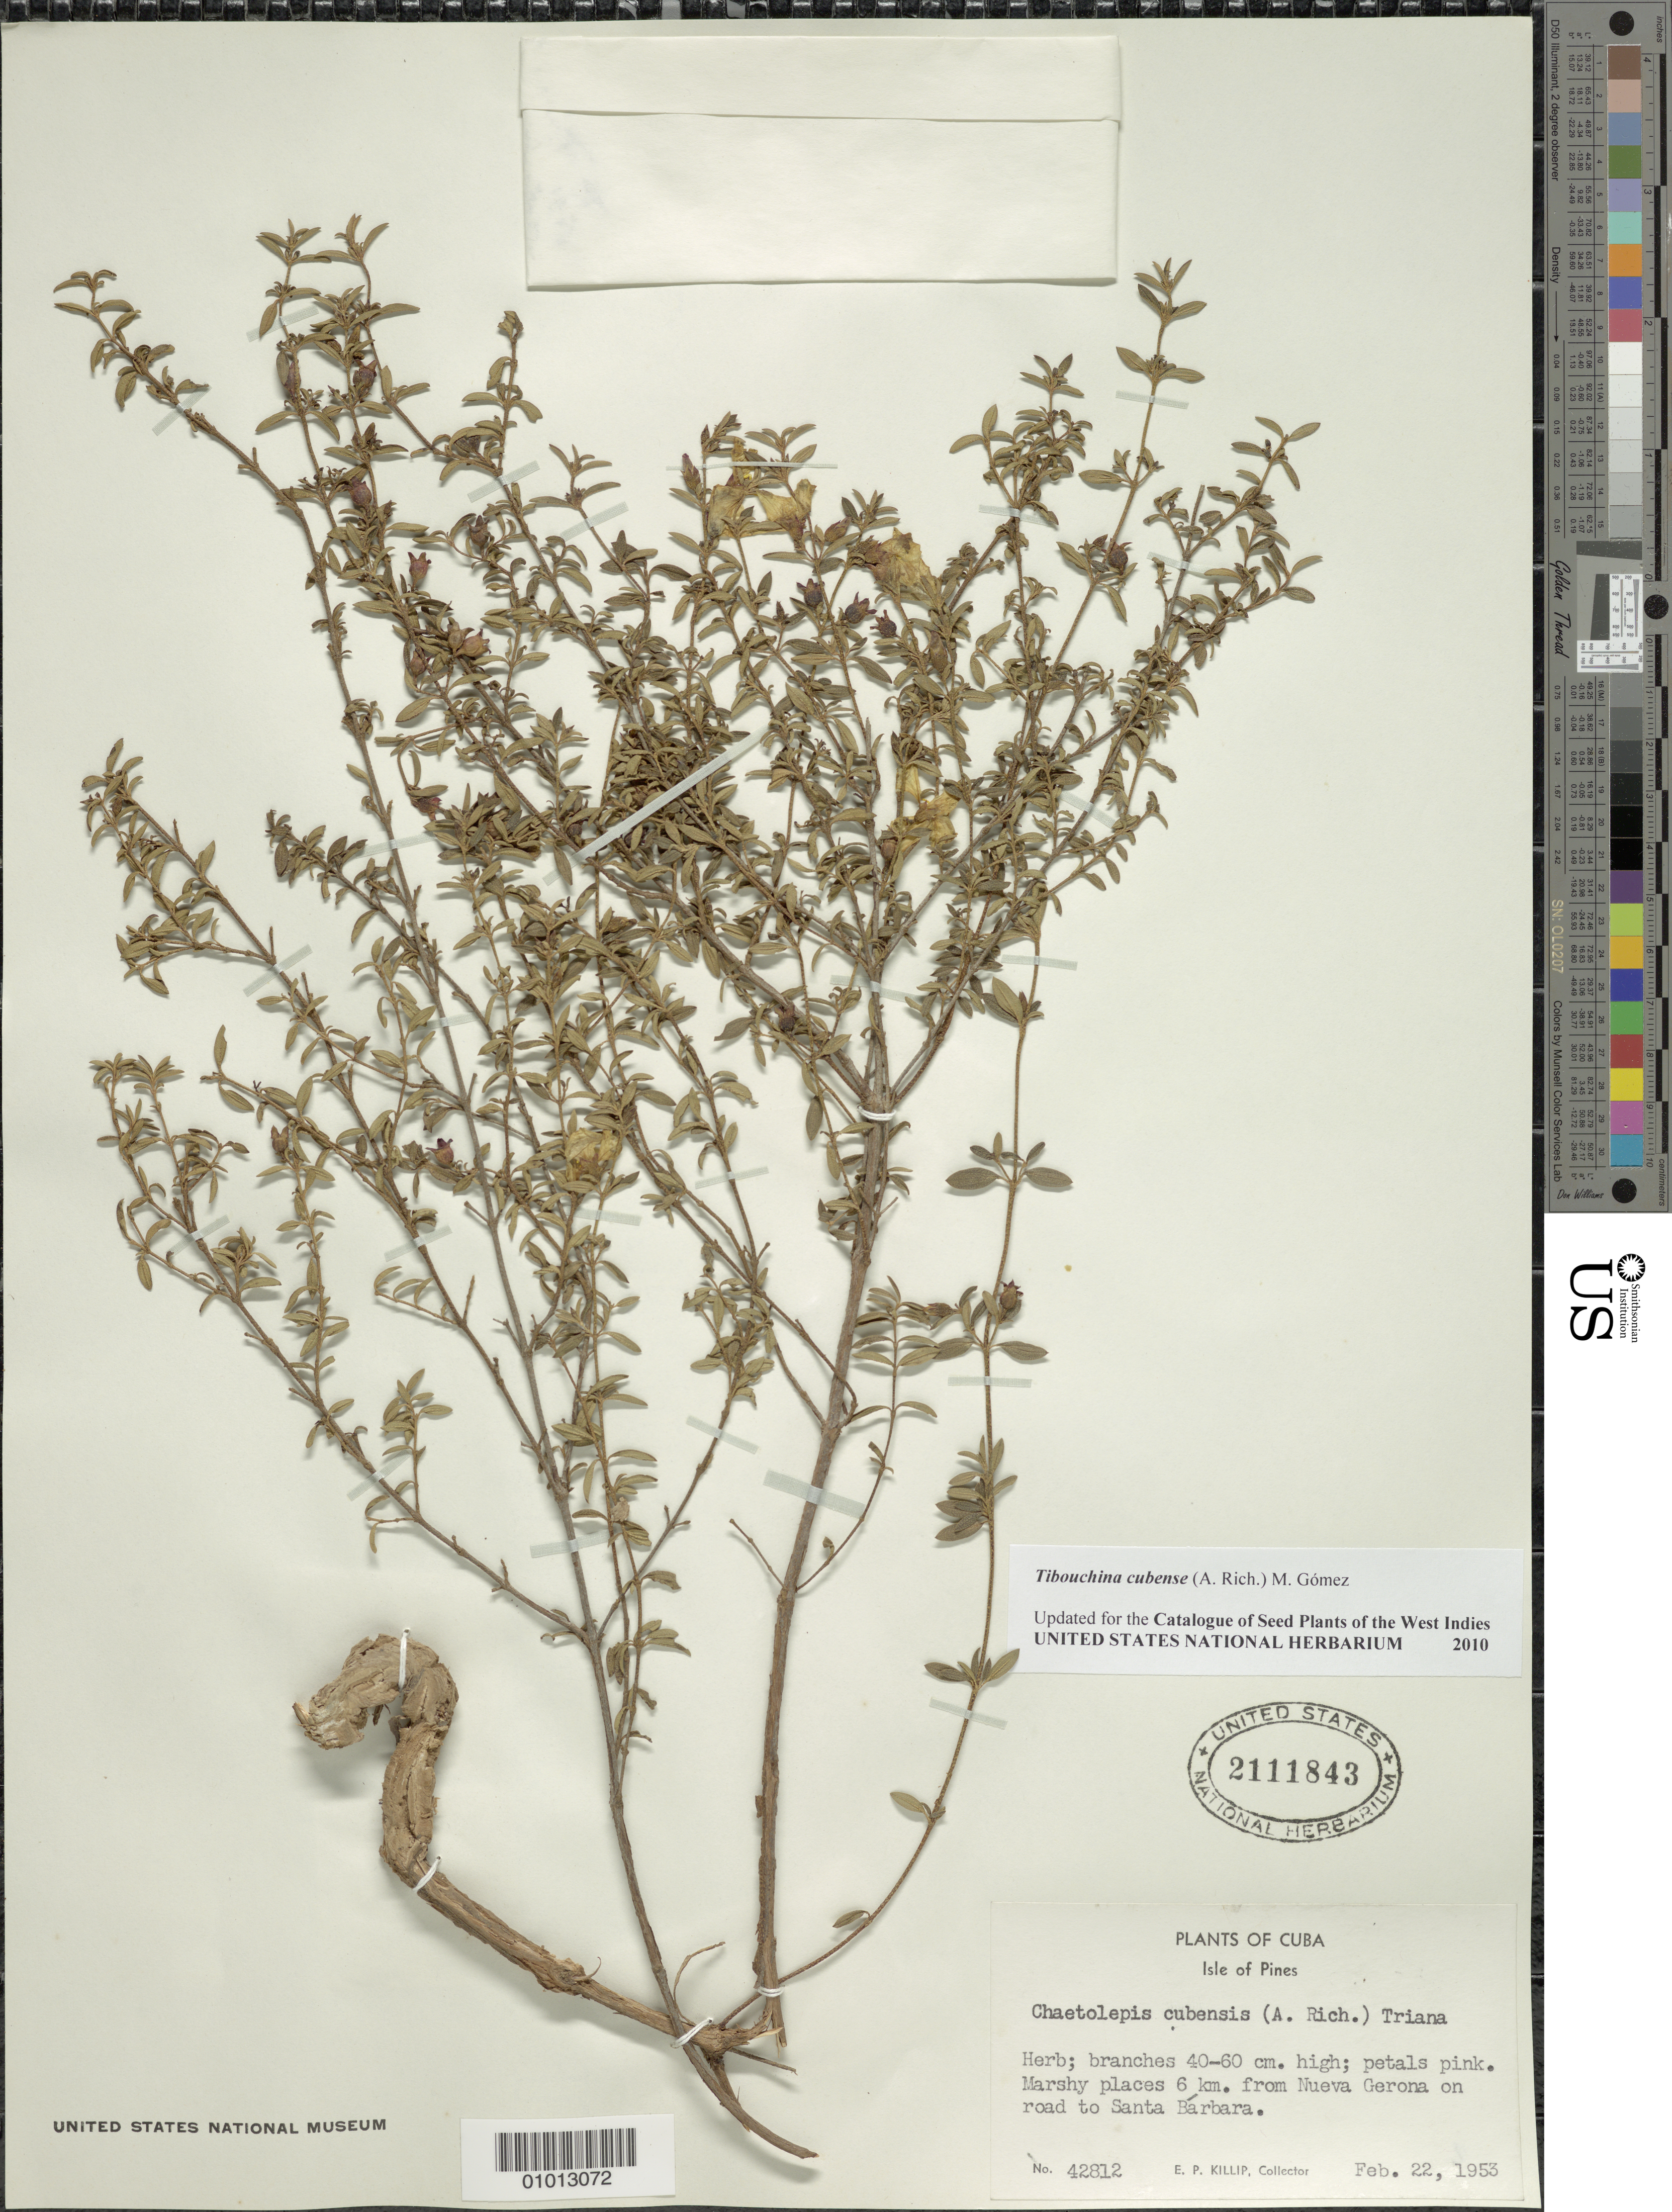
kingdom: Plantae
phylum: Tracheophyta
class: Magnoliopsida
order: Myrtales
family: Melastomataceae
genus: Arthrostemma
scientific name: Arthrostemma cubense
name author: A. Rich.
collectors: E. P. Killip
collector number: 42812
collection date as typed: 22 Feb 1953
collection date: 1953-02-22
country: Cuba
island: Isla de la Juventud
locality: Isle of Pines, 6 km from Neuva Gerona on road to Santa Bárbara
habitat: Marshy places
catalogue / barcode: US 2111843